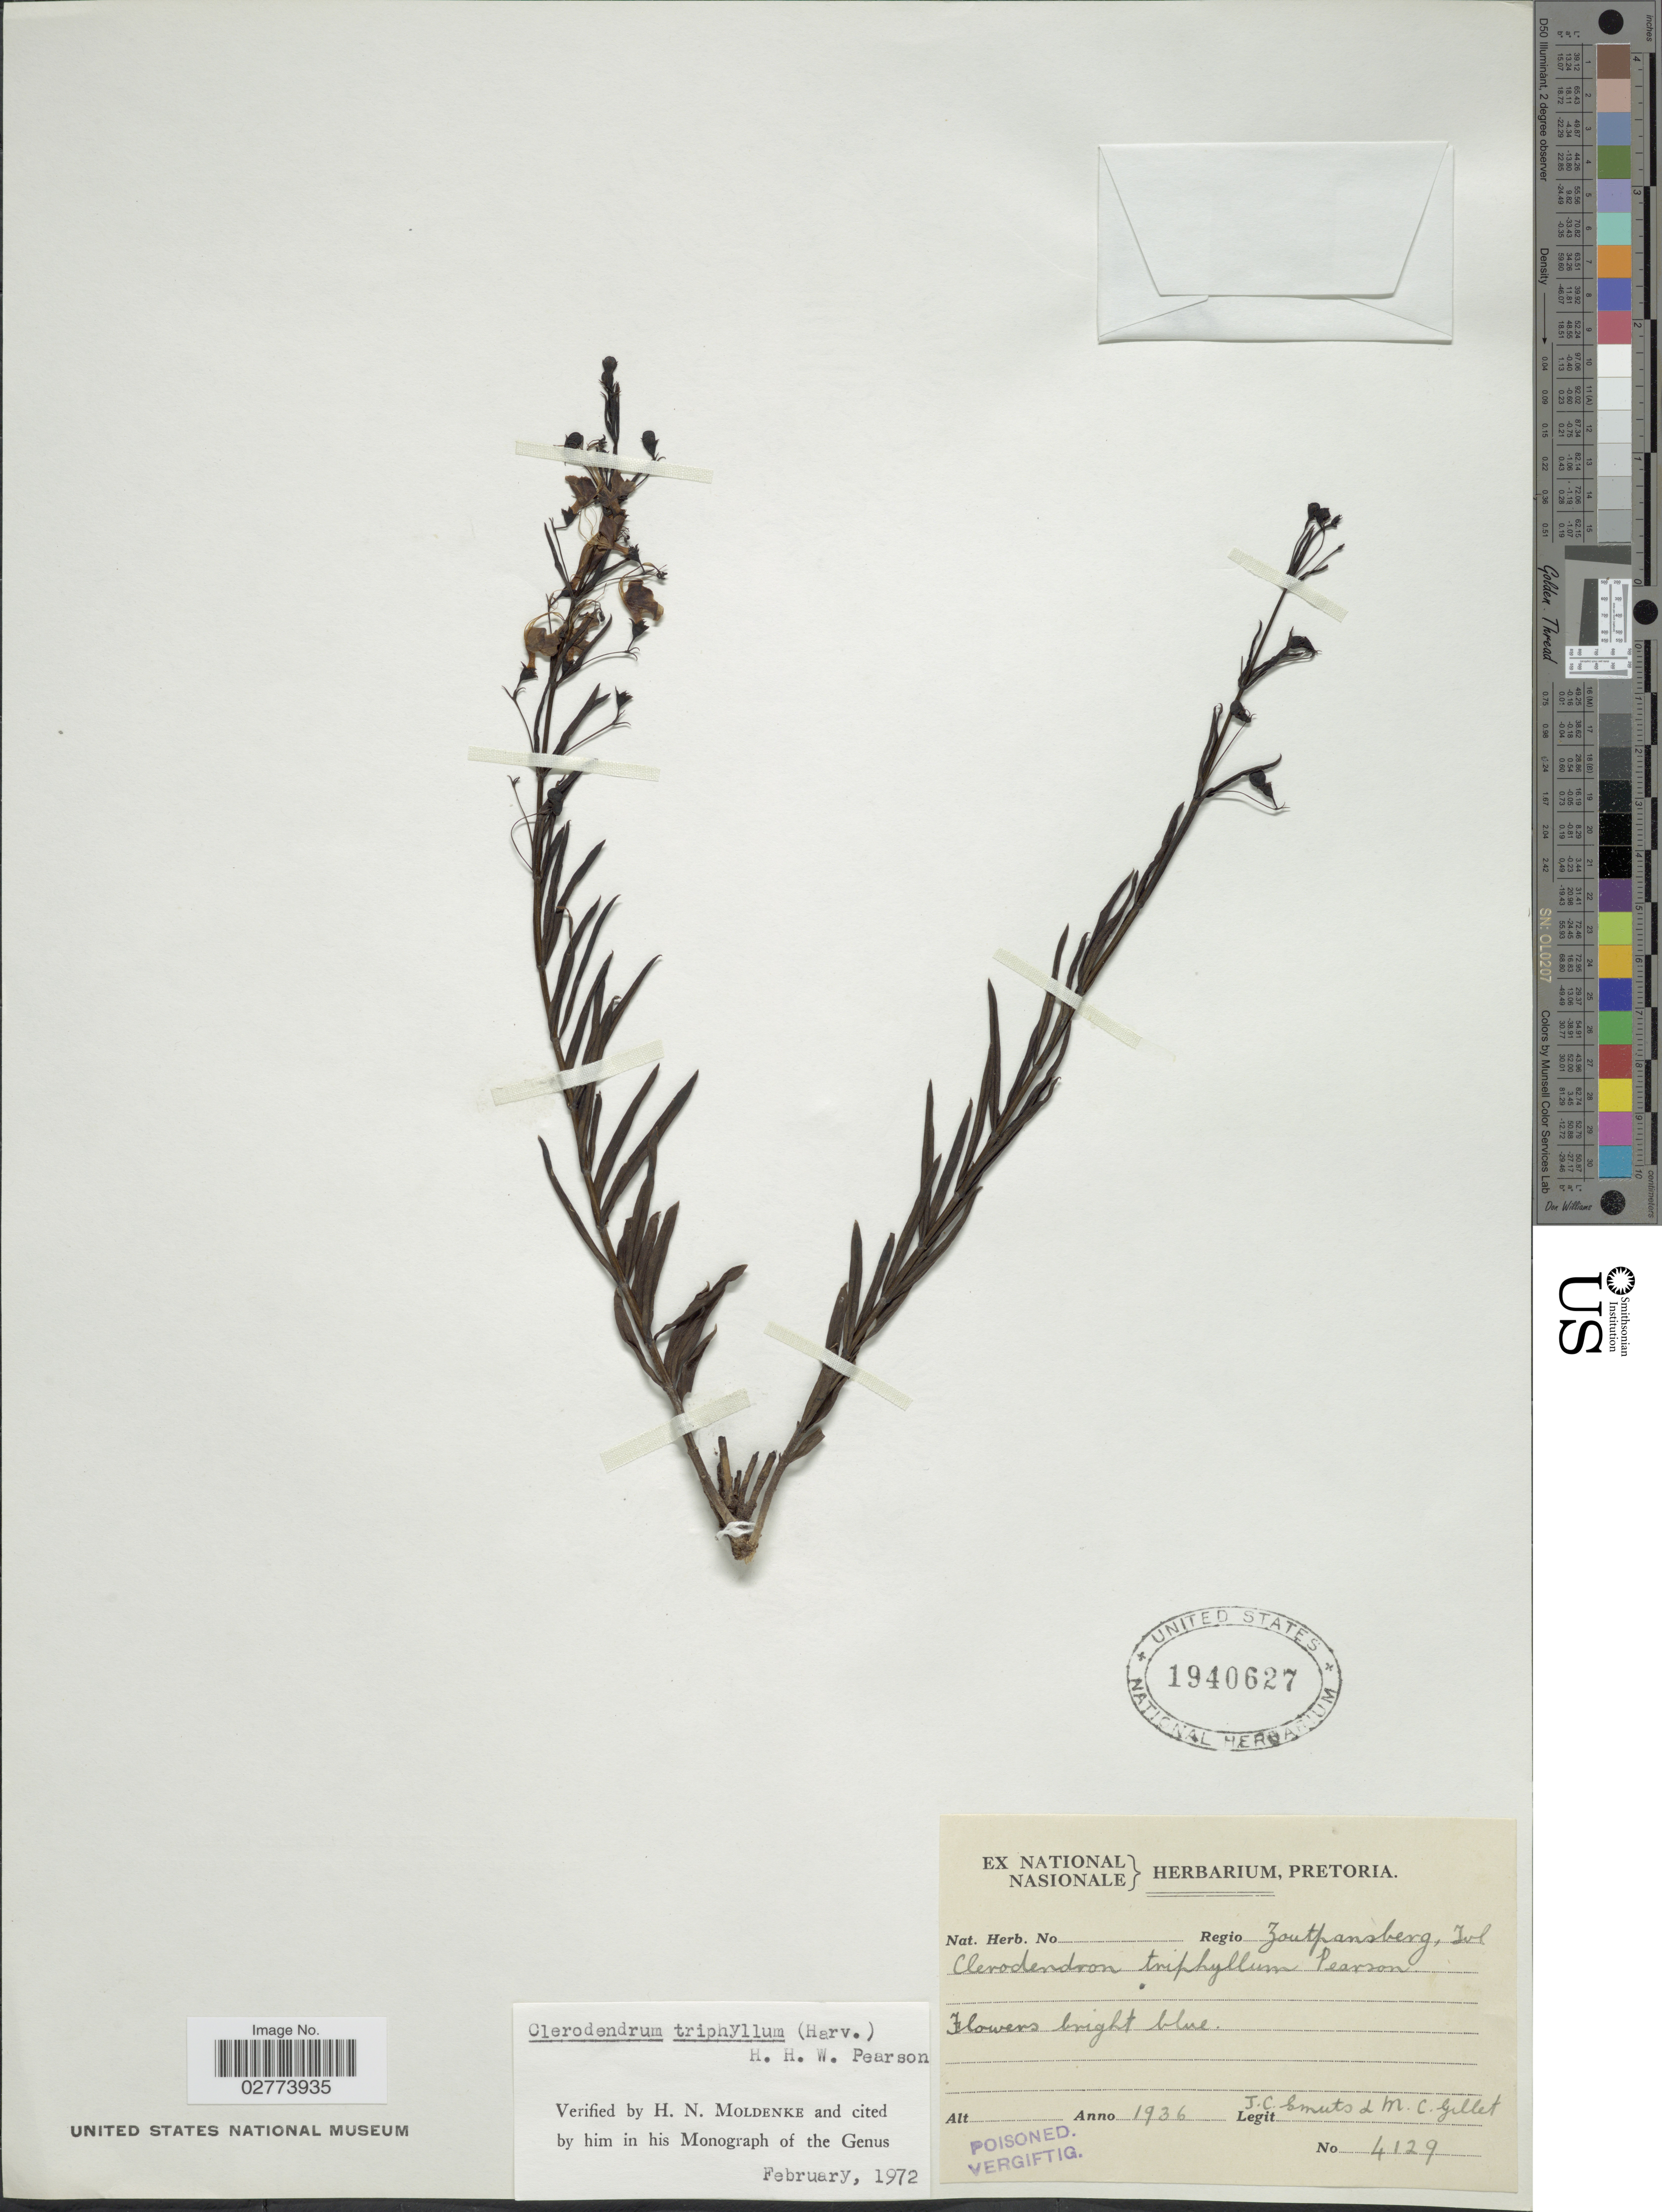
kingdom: Plantae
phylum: Tracheophyta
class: Magnoliopsida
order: Lamiales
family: Lamiaceae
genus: Clerodendrum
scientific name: Clerodendrum triphyllum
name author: (Harv.) H. Pearson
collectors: J. C. Smuts & M. Gillet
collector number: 4129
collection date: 1936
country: South Africa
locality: Regio Zoutpansberg, Tvl.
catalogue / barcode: US 1940627